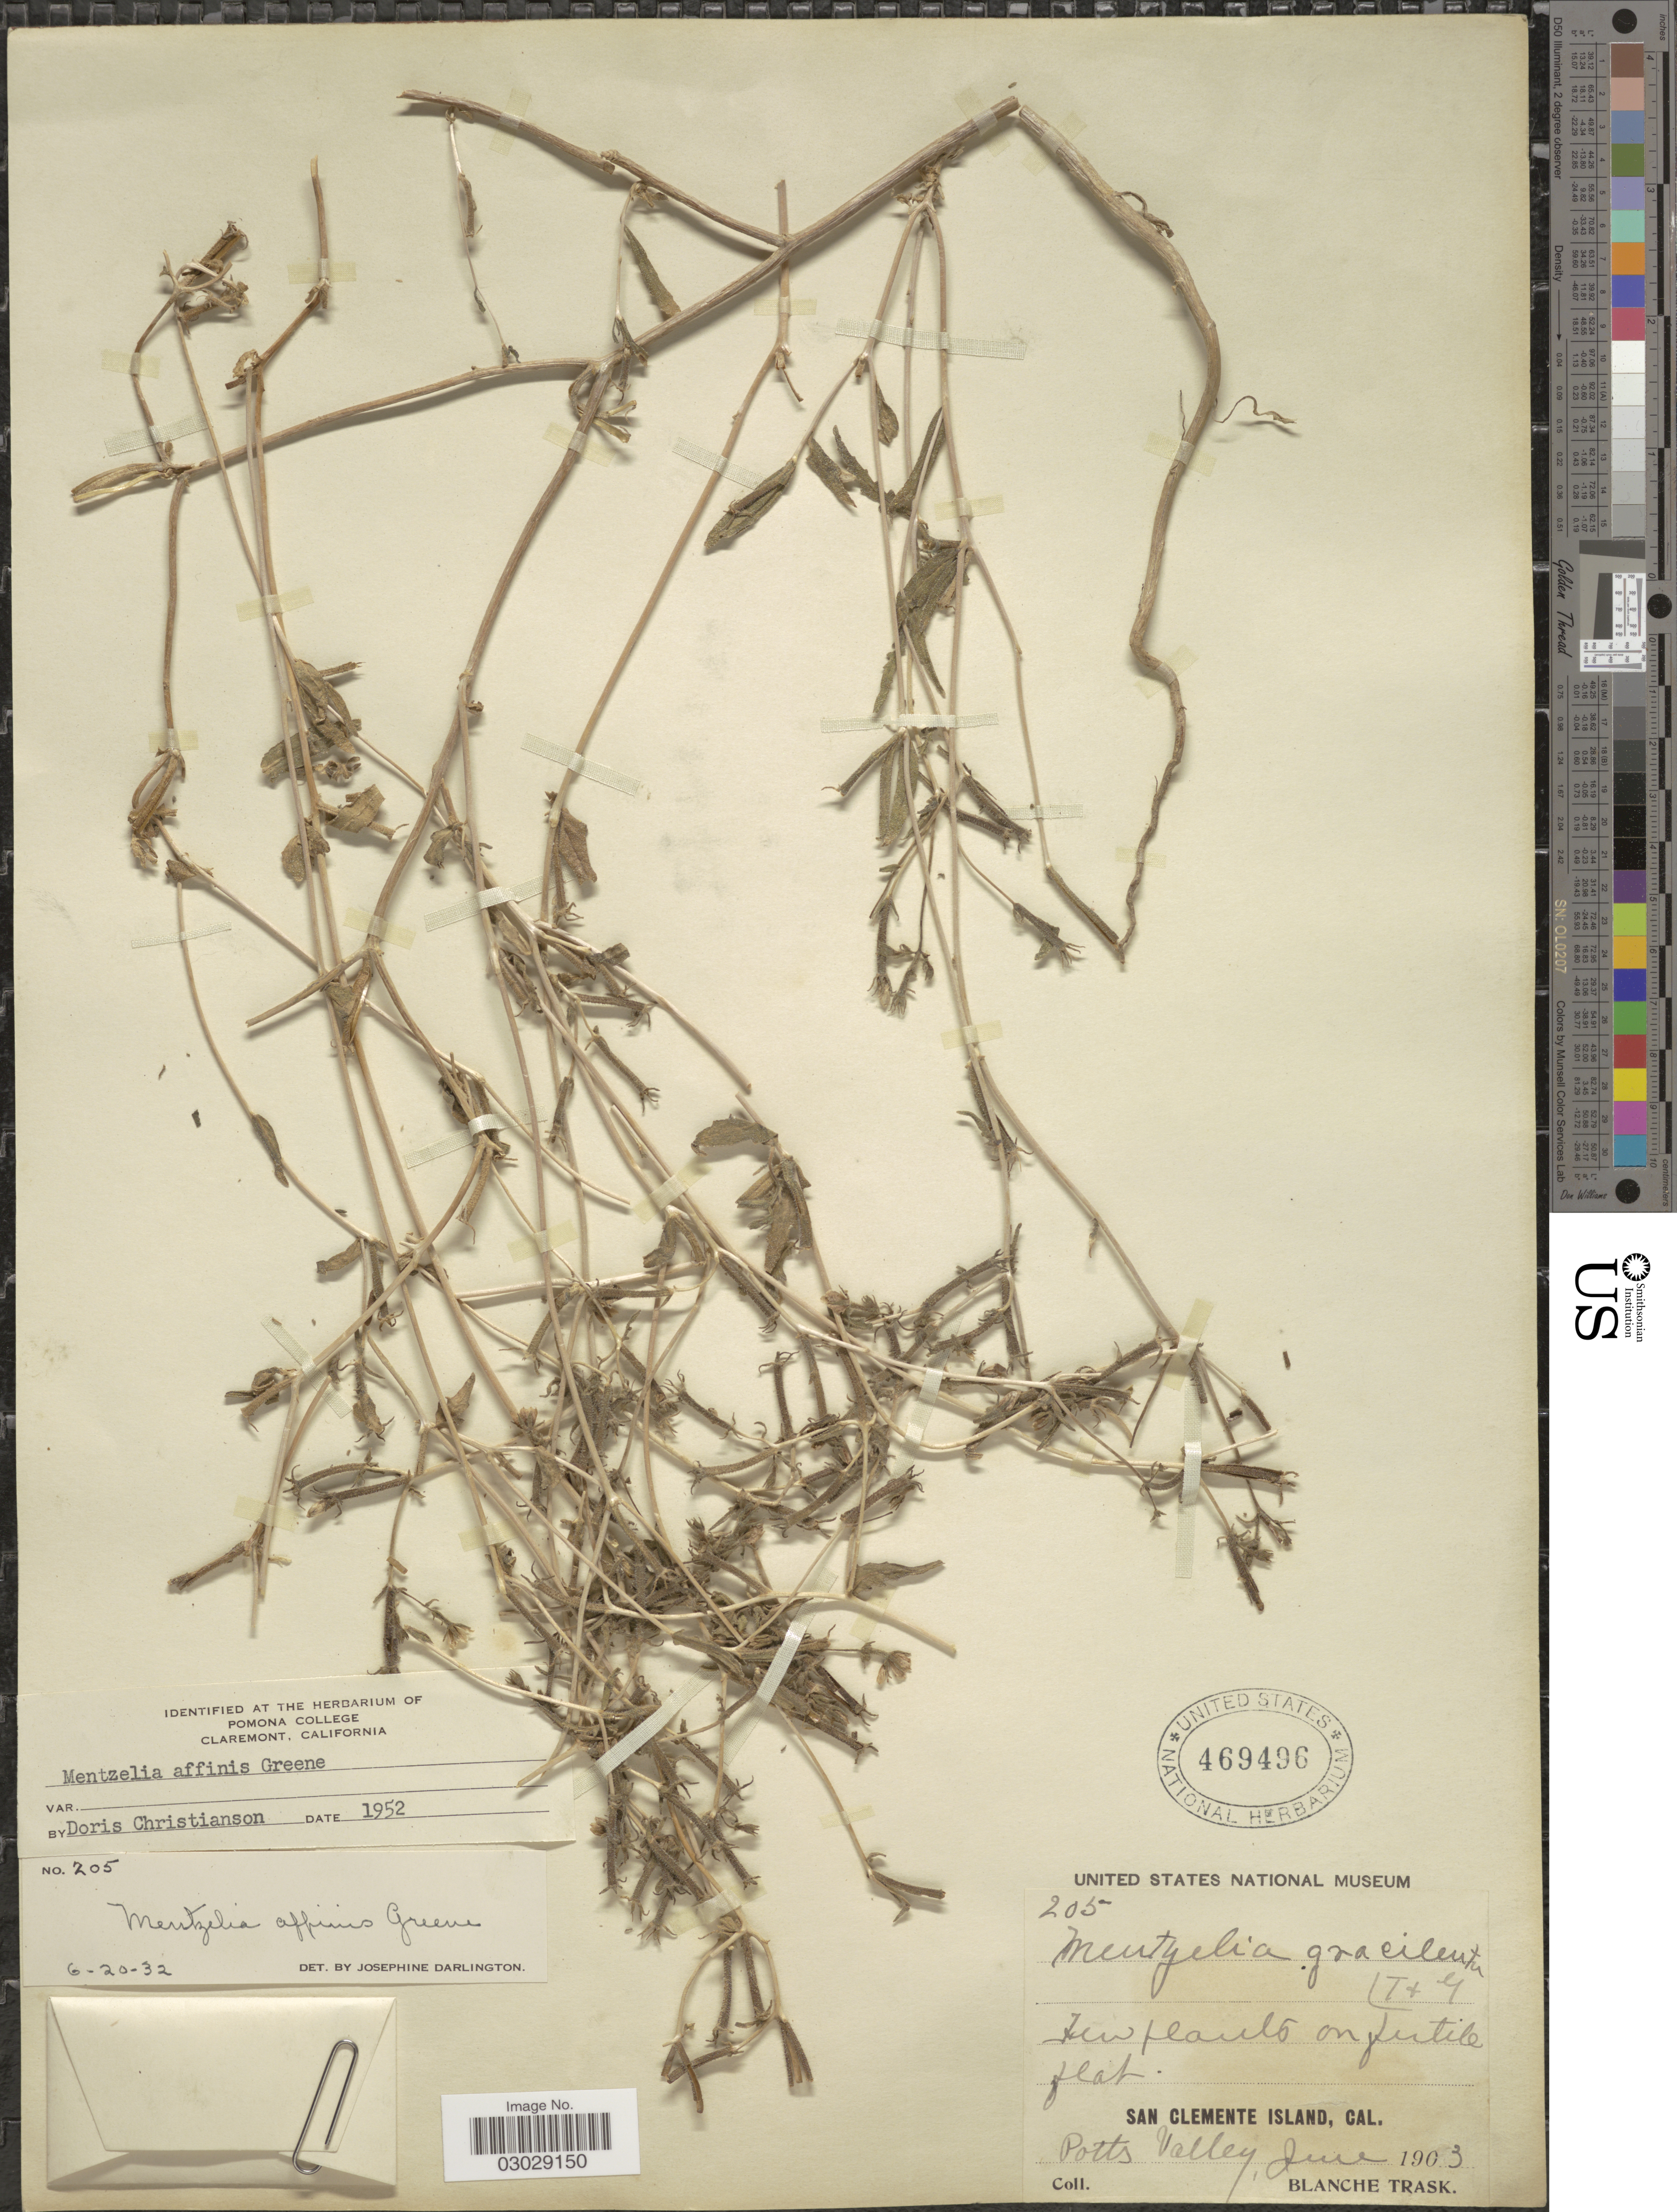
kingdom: Plantae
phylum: Tracheophyta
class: Magnoliopsida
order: Cornales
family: Loasaceae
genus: Mentzelia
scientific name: Mentzelia affinis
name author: Greene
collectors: B. Trask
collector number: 205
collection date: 1903-06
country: United States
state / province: California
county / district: Los Angeles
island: San Clemente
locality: San Clemente Island. Potts Valley.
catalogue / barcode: US 469496